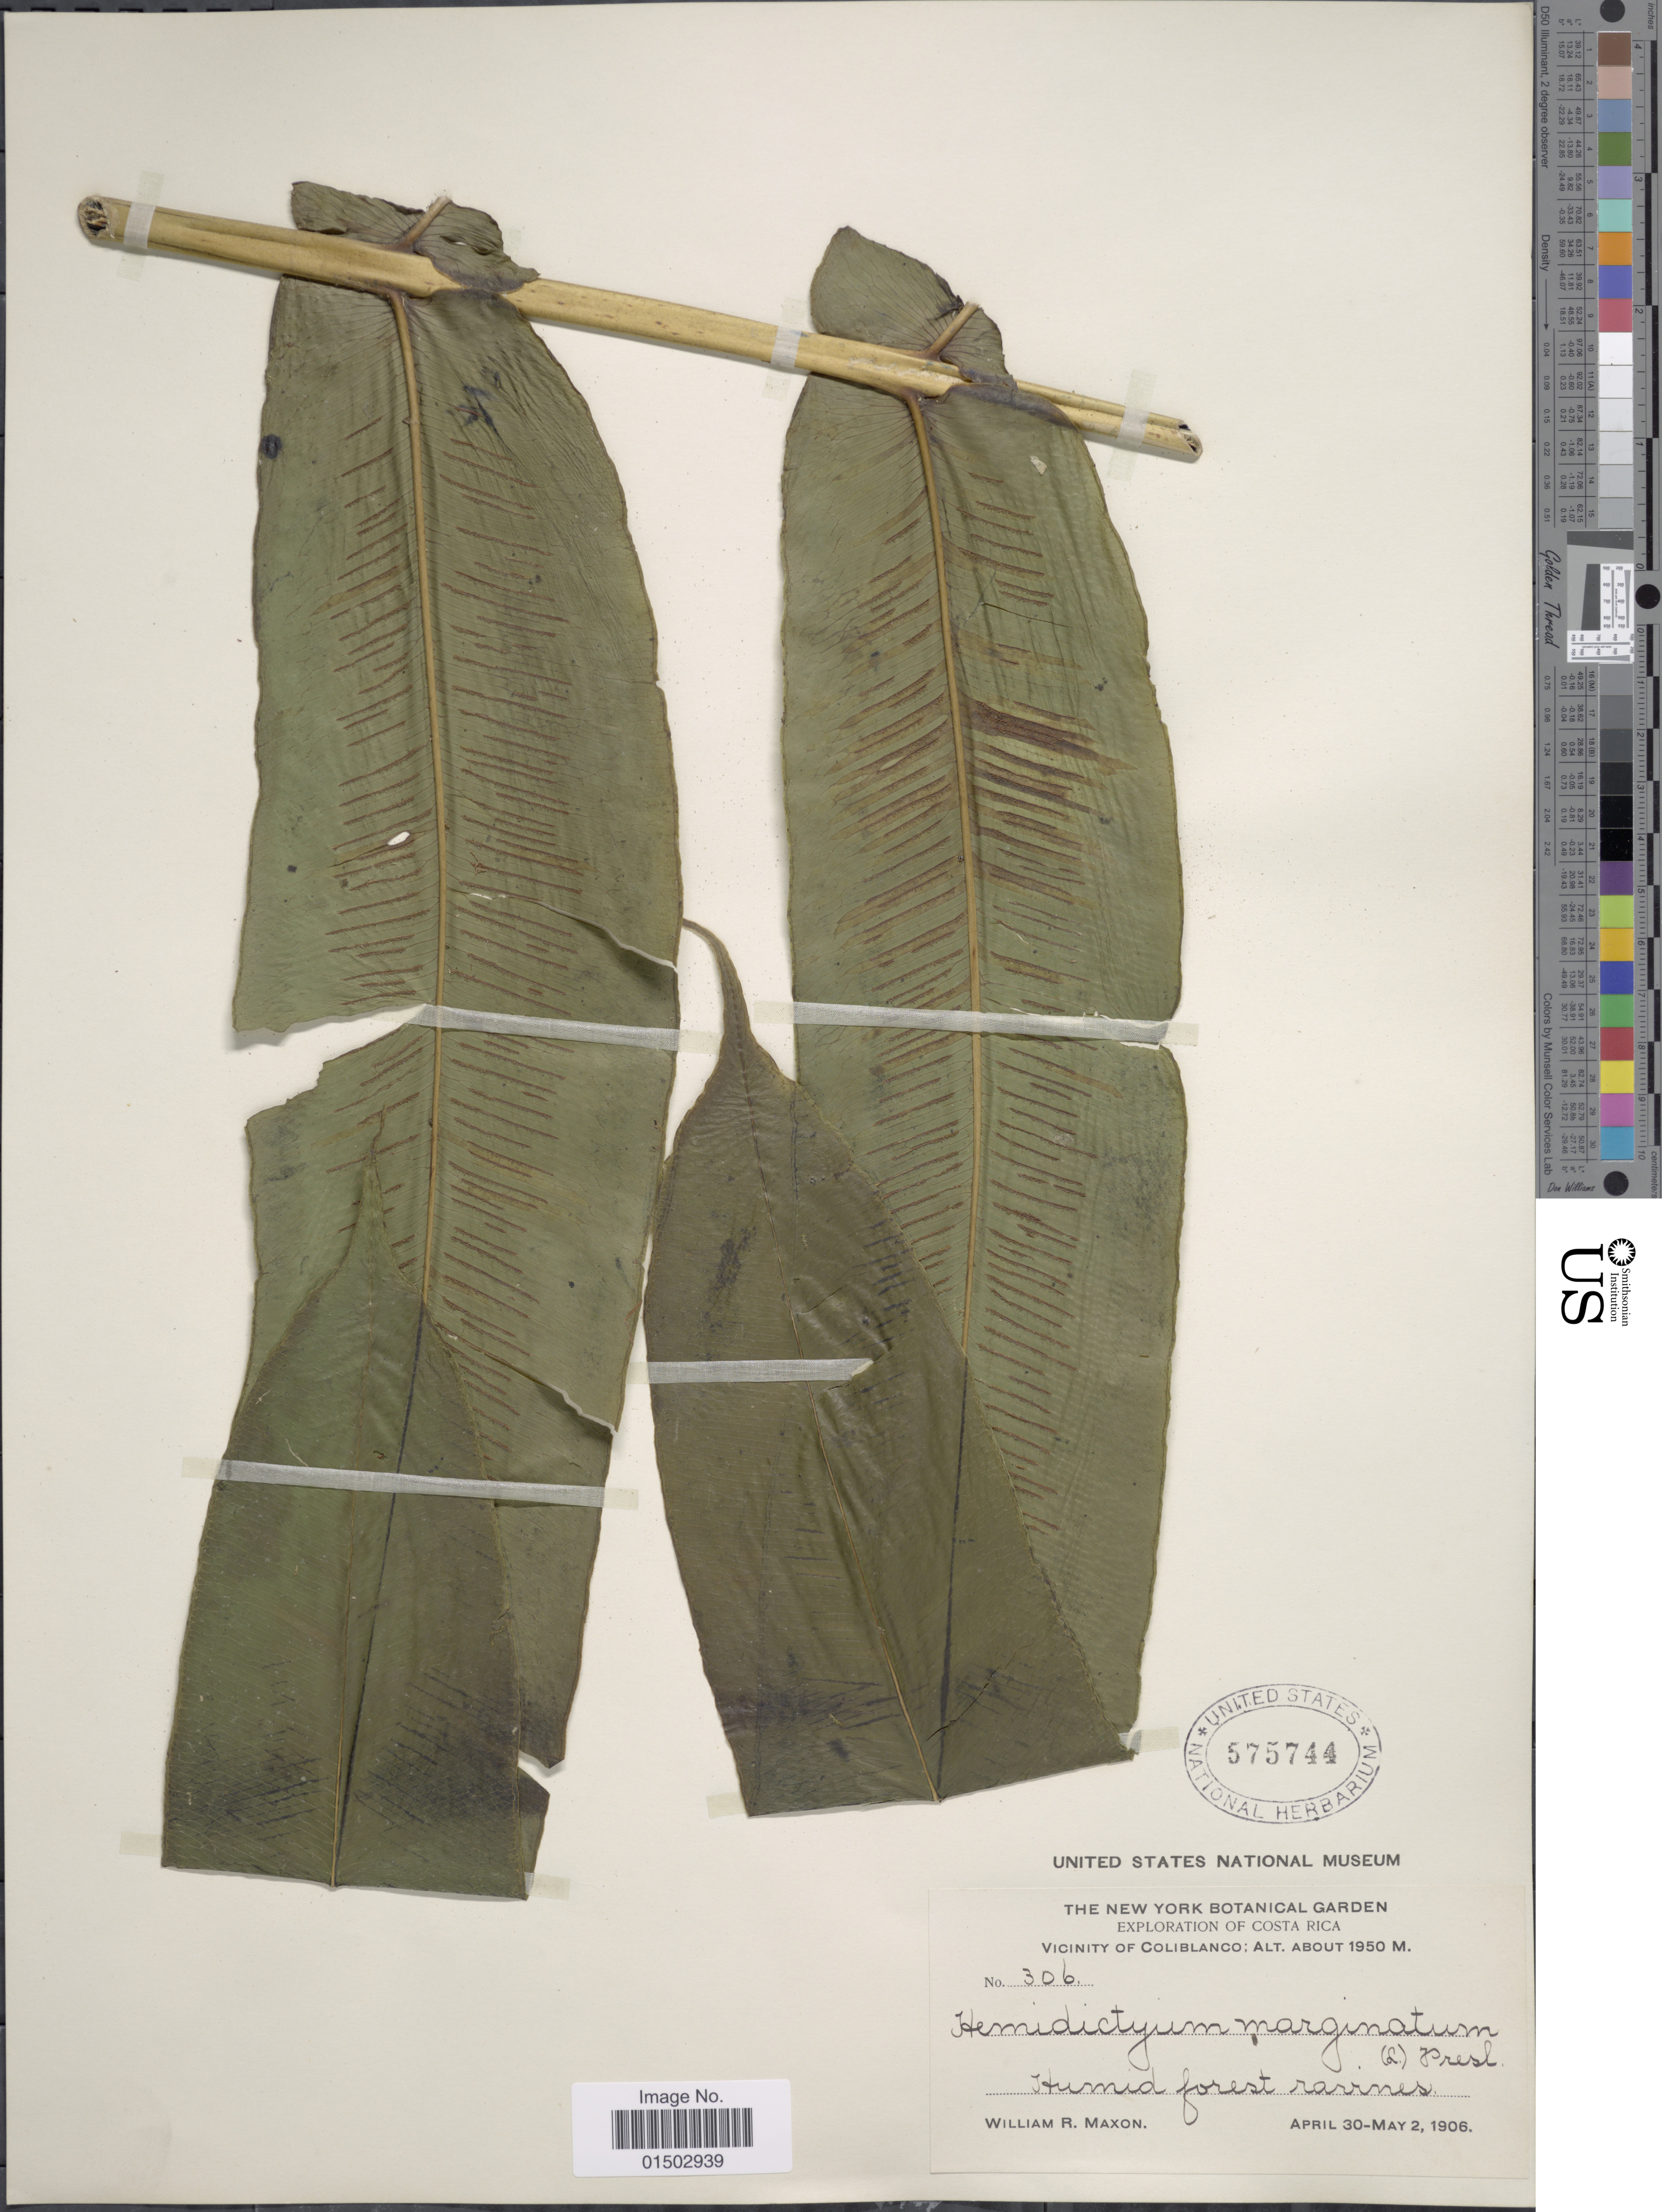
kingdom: Plantae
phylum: Tracheophyta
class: Polypodiopsida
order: Polypodiales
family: Hemidictyaceae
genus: Hemidictyum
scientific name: Hemidictyum marginatum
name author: (L.) C. Presl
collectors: W. R. Maxon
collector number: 306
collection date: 1906-04-30/1906-05-02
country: Costa Rica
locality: Vicinity of Coliblanco, Humid forest ravines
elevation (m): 1950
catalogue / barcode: US 575744